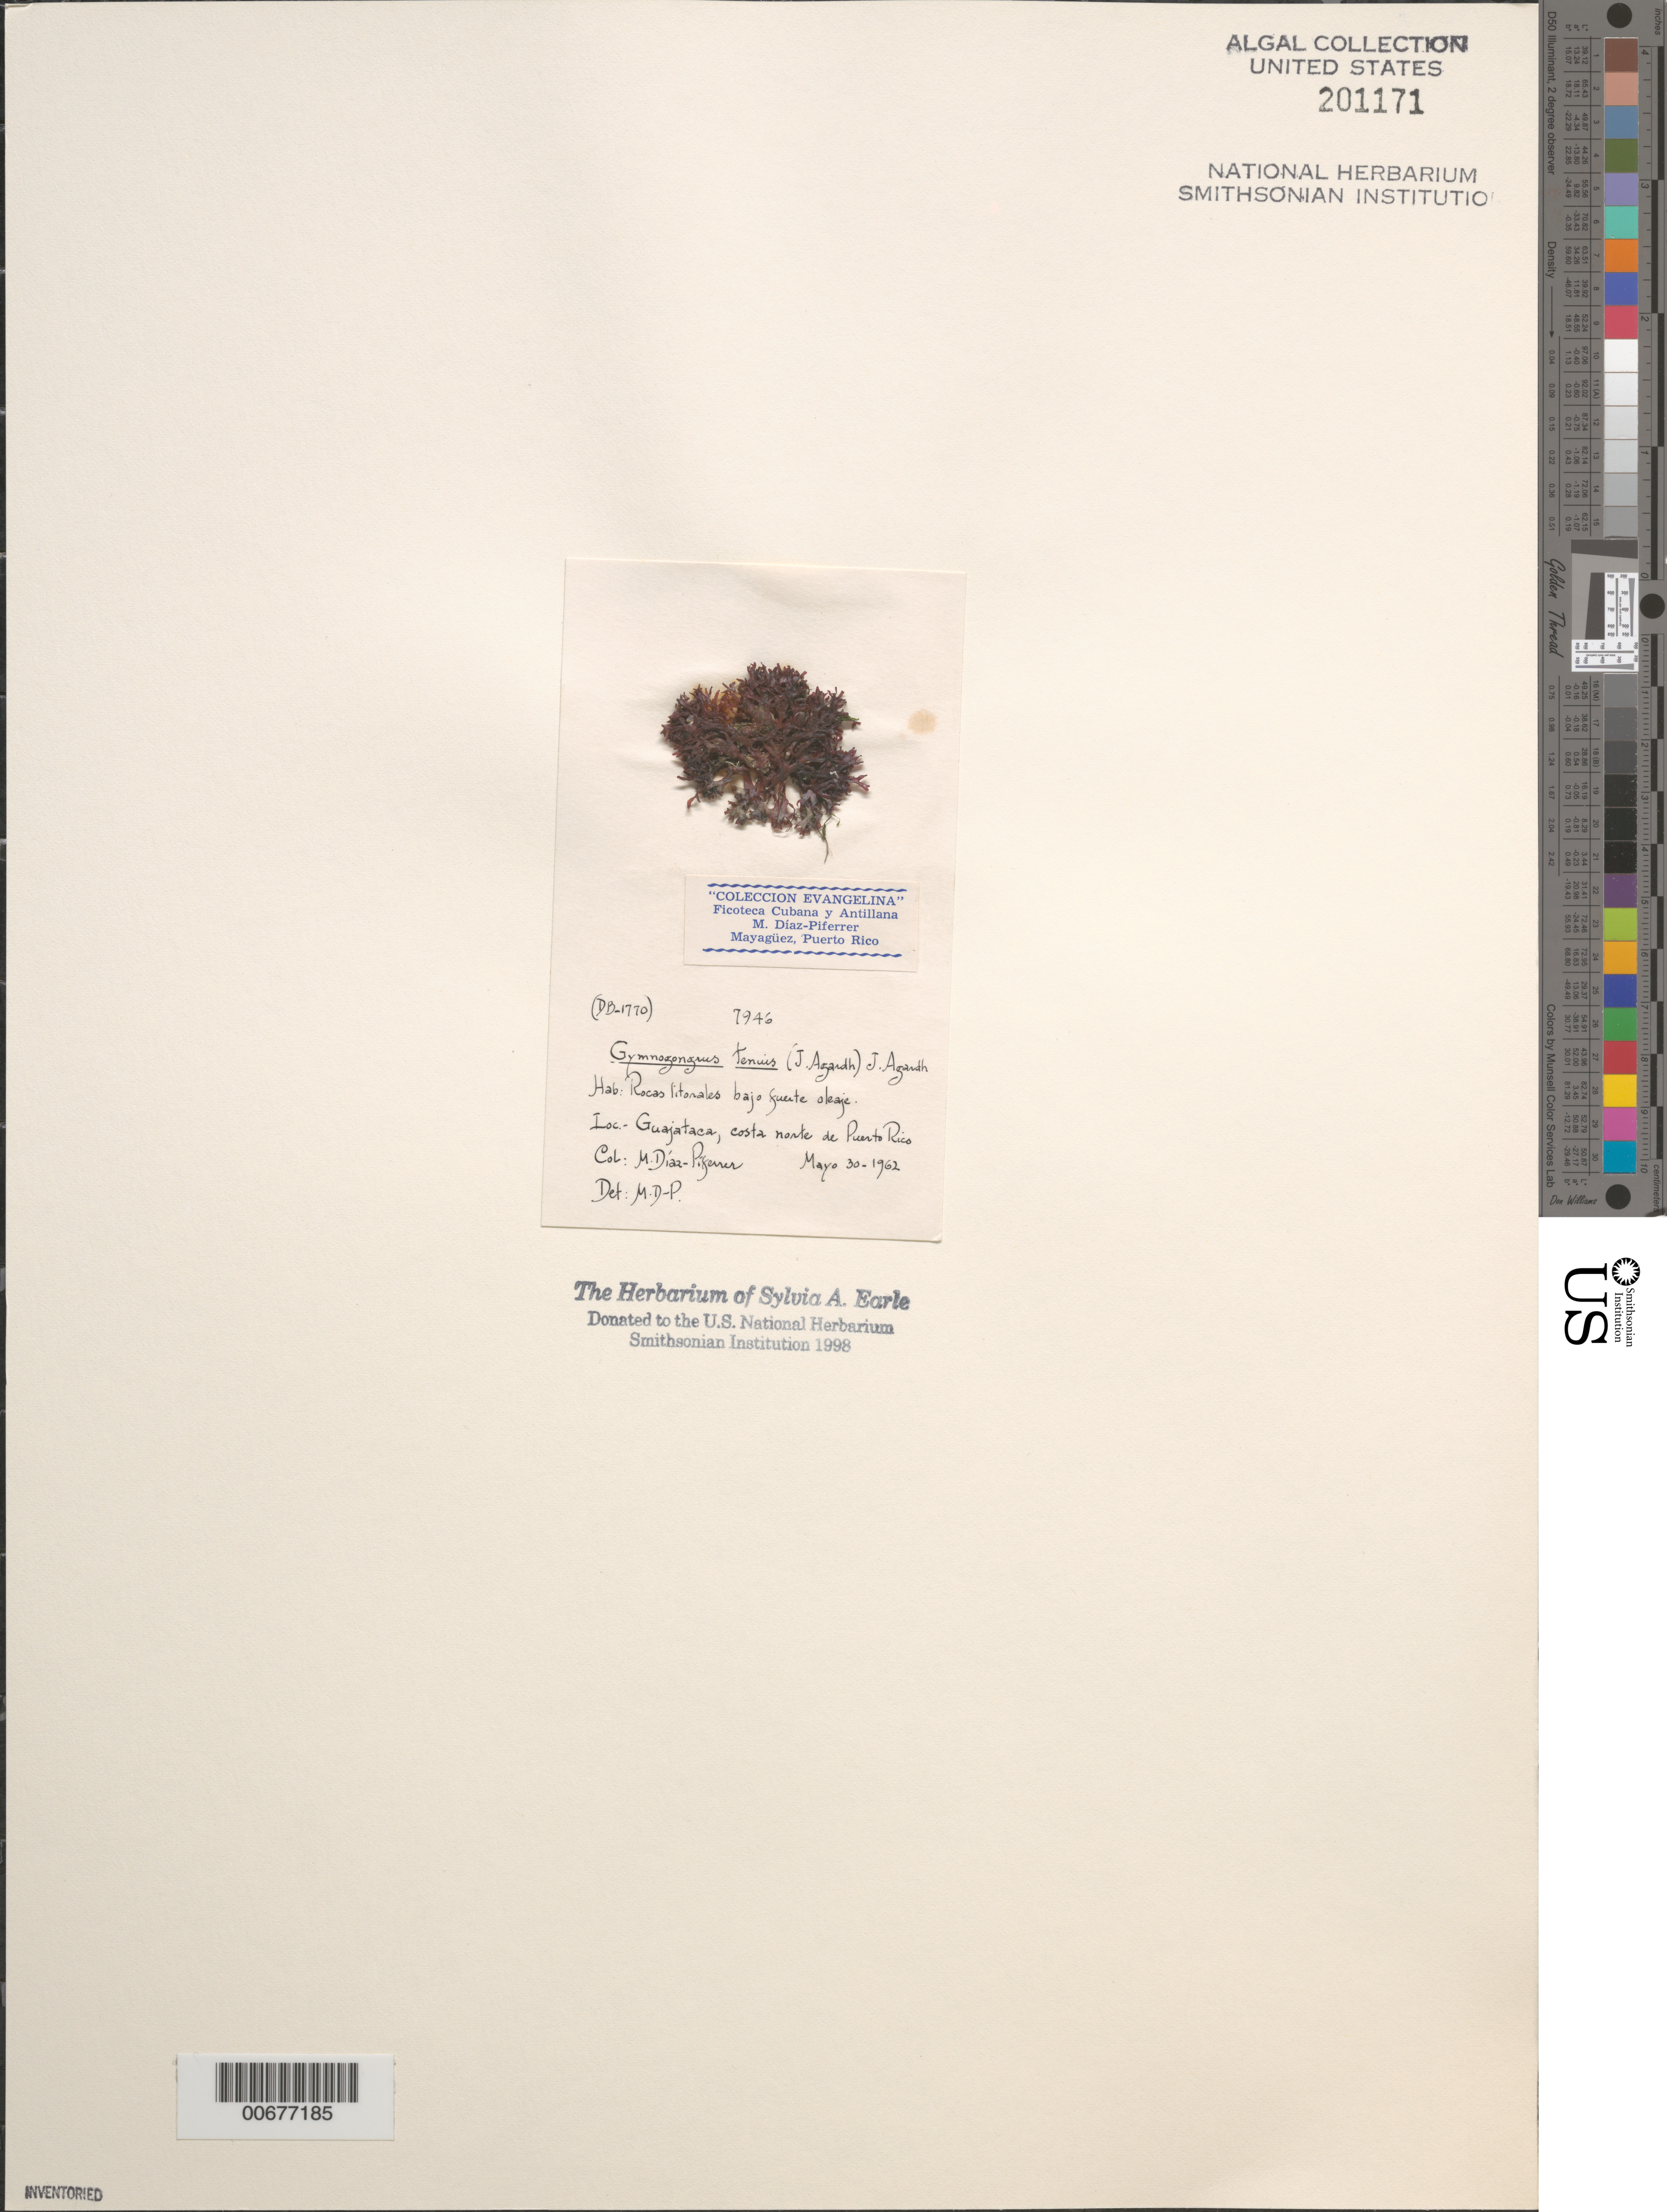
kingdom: Plantae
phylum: Rhodophyta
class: Florideophyceae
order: Gigartinales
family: Phyllophoraceae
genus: Gymnogongrus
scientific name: Gymnogongrus tenuis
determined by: Diaz-Piferrer, M.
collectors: M. Diaz-Piferrer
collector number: (DB-1770) 7946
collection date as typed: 30 May 1962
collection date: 1962-05-30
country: Puerto Rico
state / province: Isabela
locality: Guajataca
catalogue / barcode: US 201171